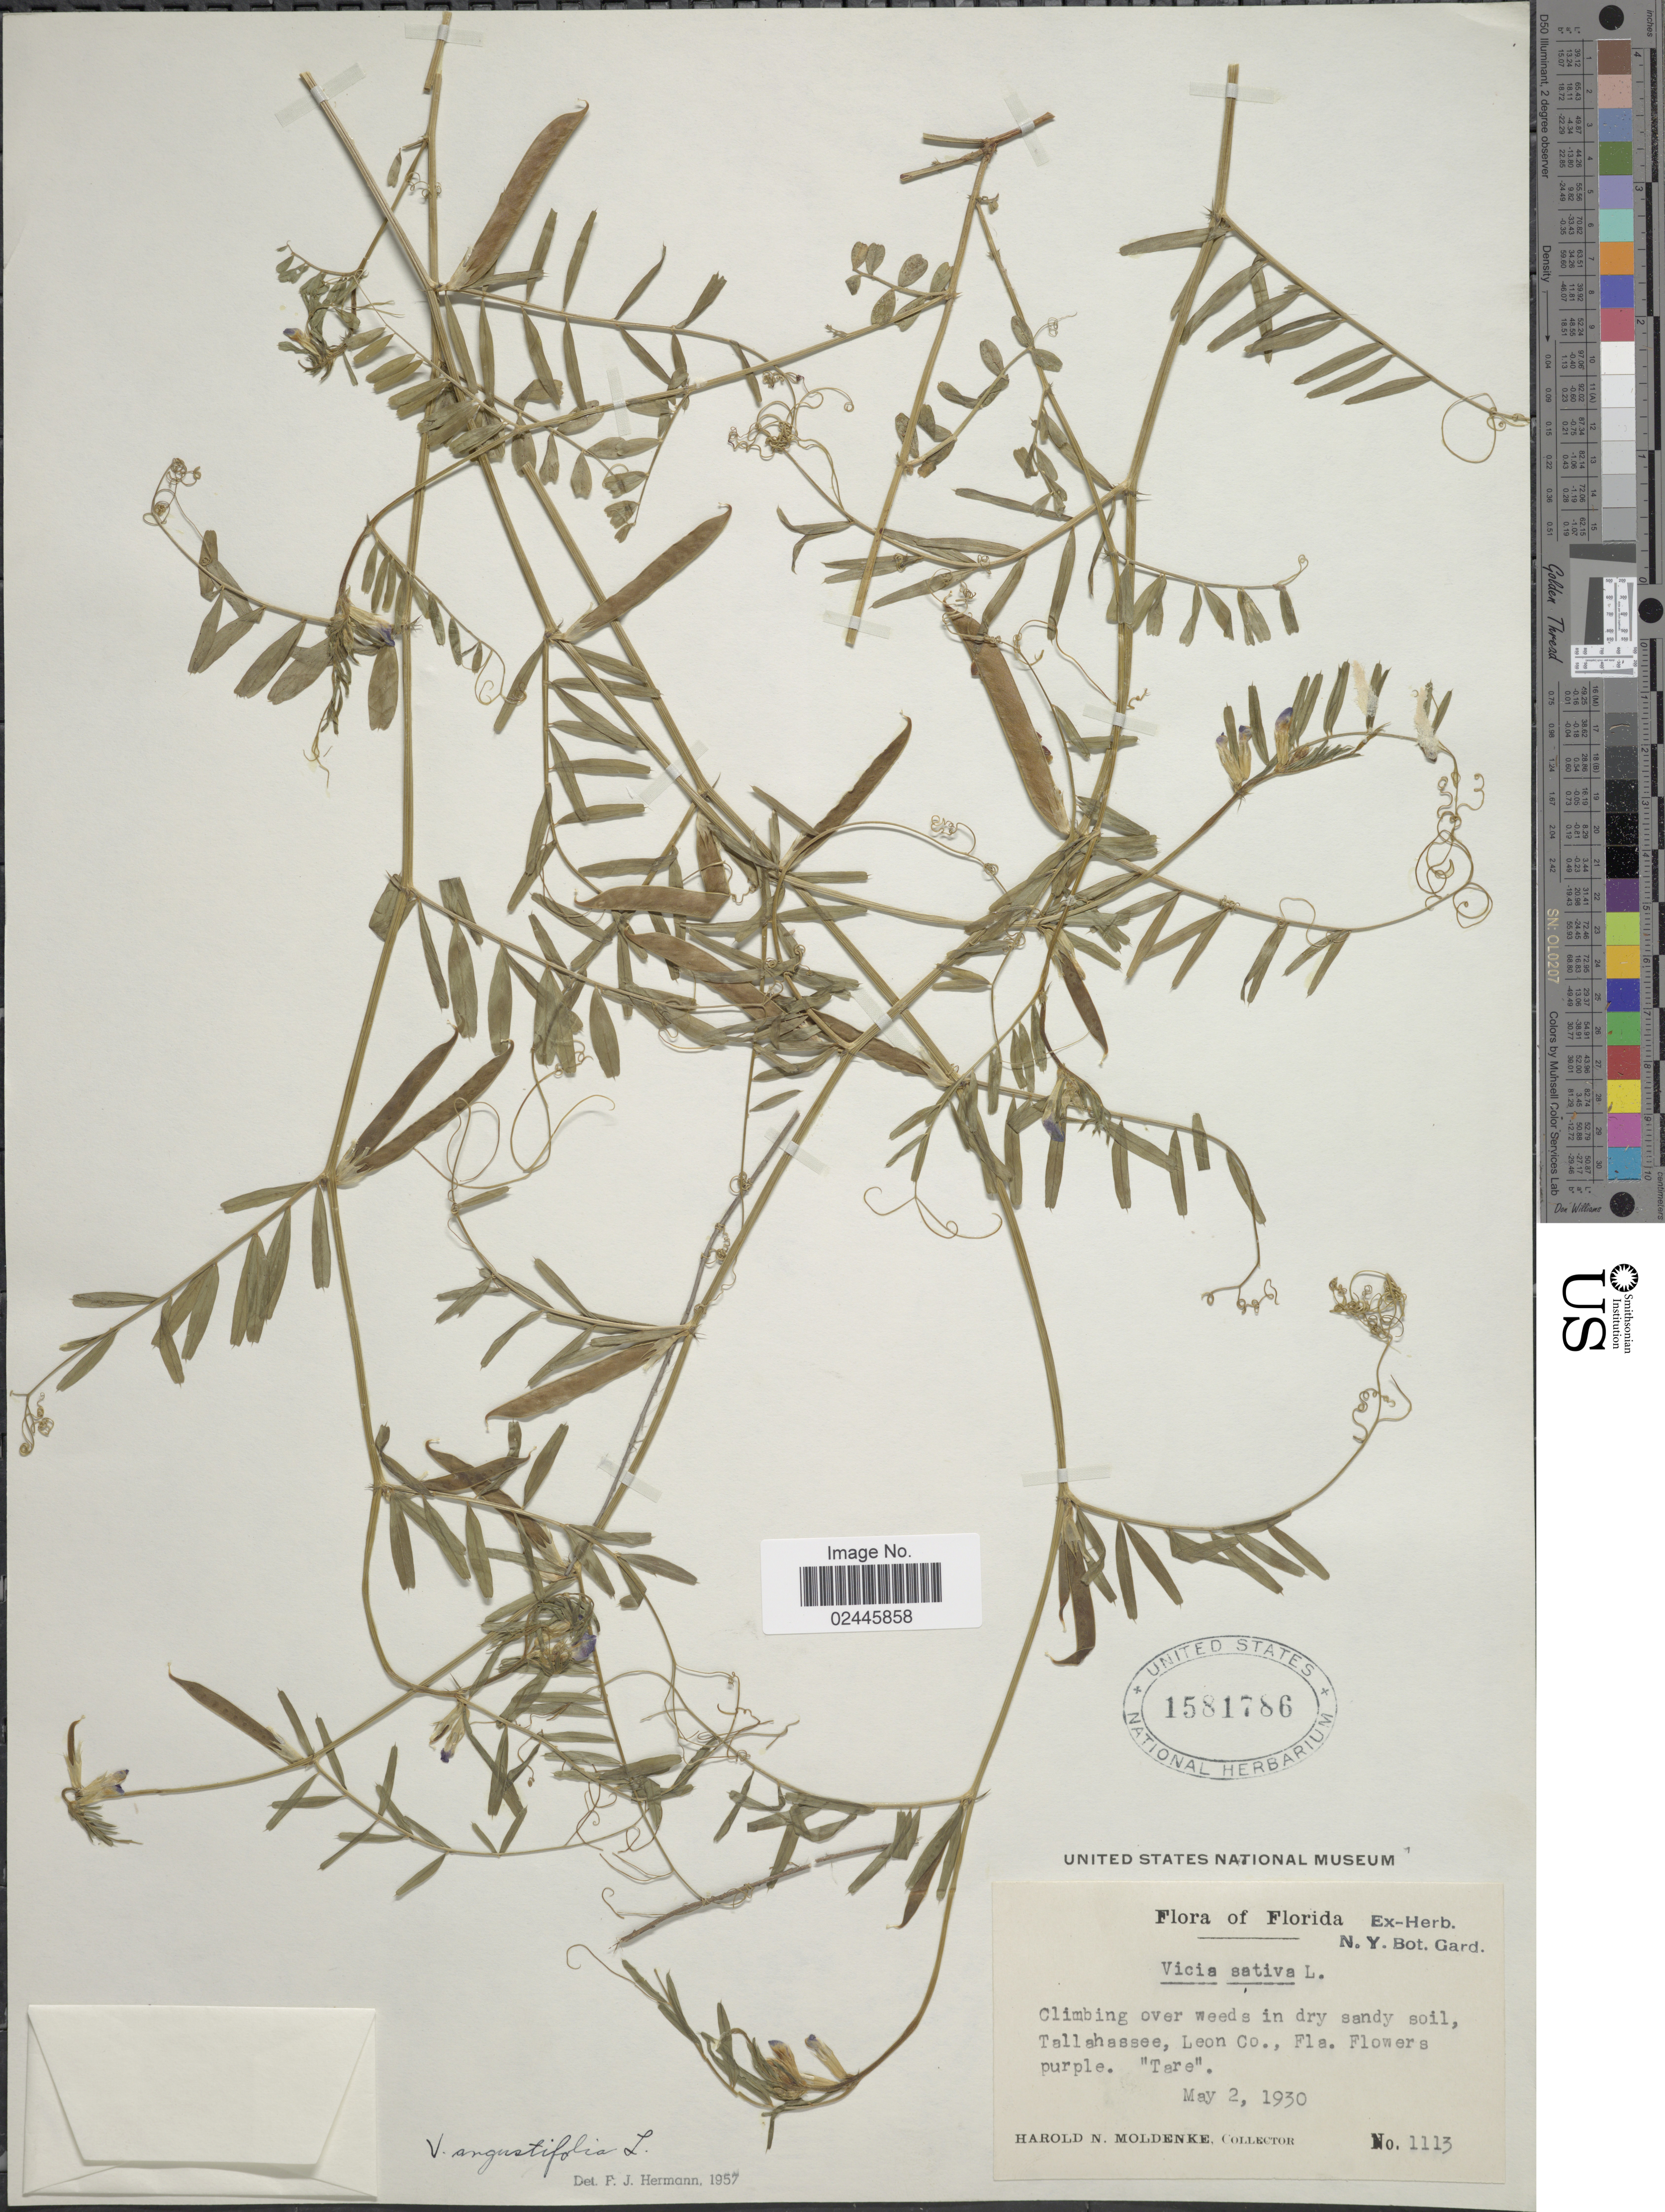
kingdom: Plantae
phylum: Tracheophyta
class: Magnoliopsida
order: Fabales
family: Fabaceae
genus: Vicia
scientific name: Vicia angustifolia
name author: L.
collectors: H. N. Moldenke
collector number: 1113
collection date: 1930-05-02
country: United States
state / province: Florida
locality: Florida. Tallshassee, Leon Co., Fla.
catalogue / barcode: US 1581786